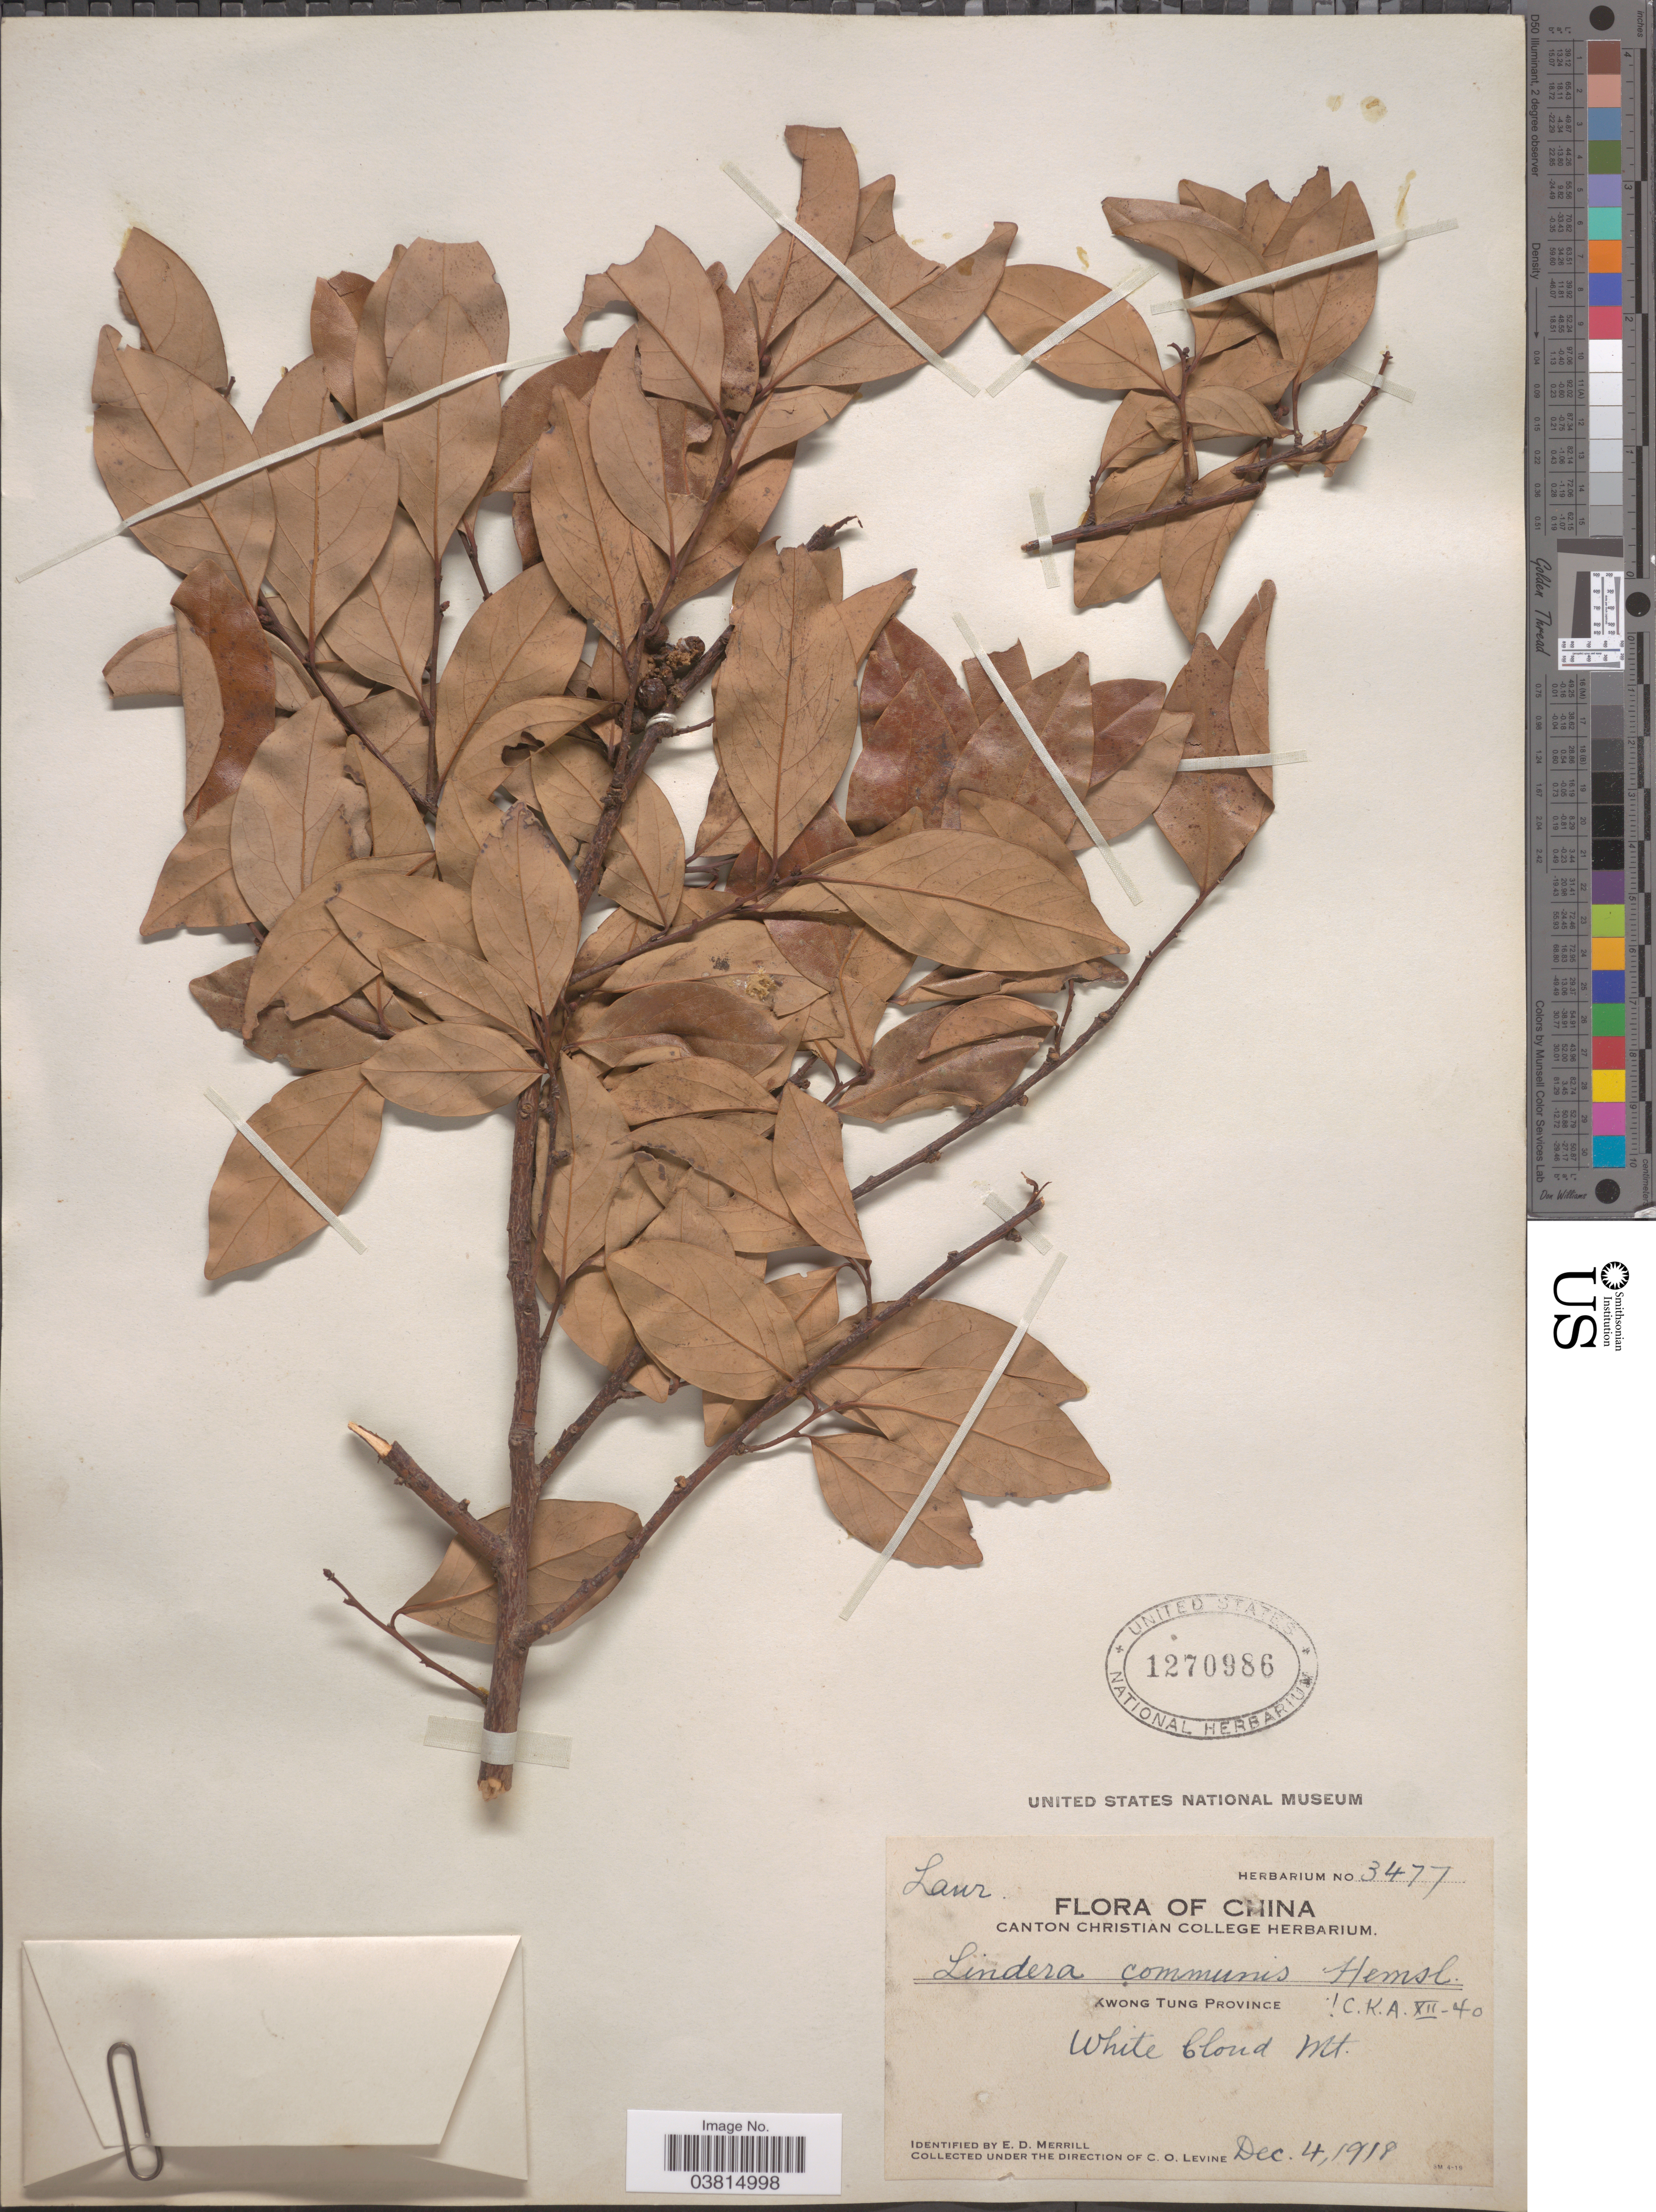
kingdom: Plantae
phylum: Tracheophyta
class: Magnoliopsida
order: Laurales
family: Lauraceae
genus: Lindera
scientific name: Lindera communis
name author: Hemsl.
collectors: C. O. Levine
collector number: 3477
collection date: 1918-12-04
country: China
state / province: Guangdong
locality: Kwong Tung Province. White Cloud Mt.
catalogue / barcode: US 1270986